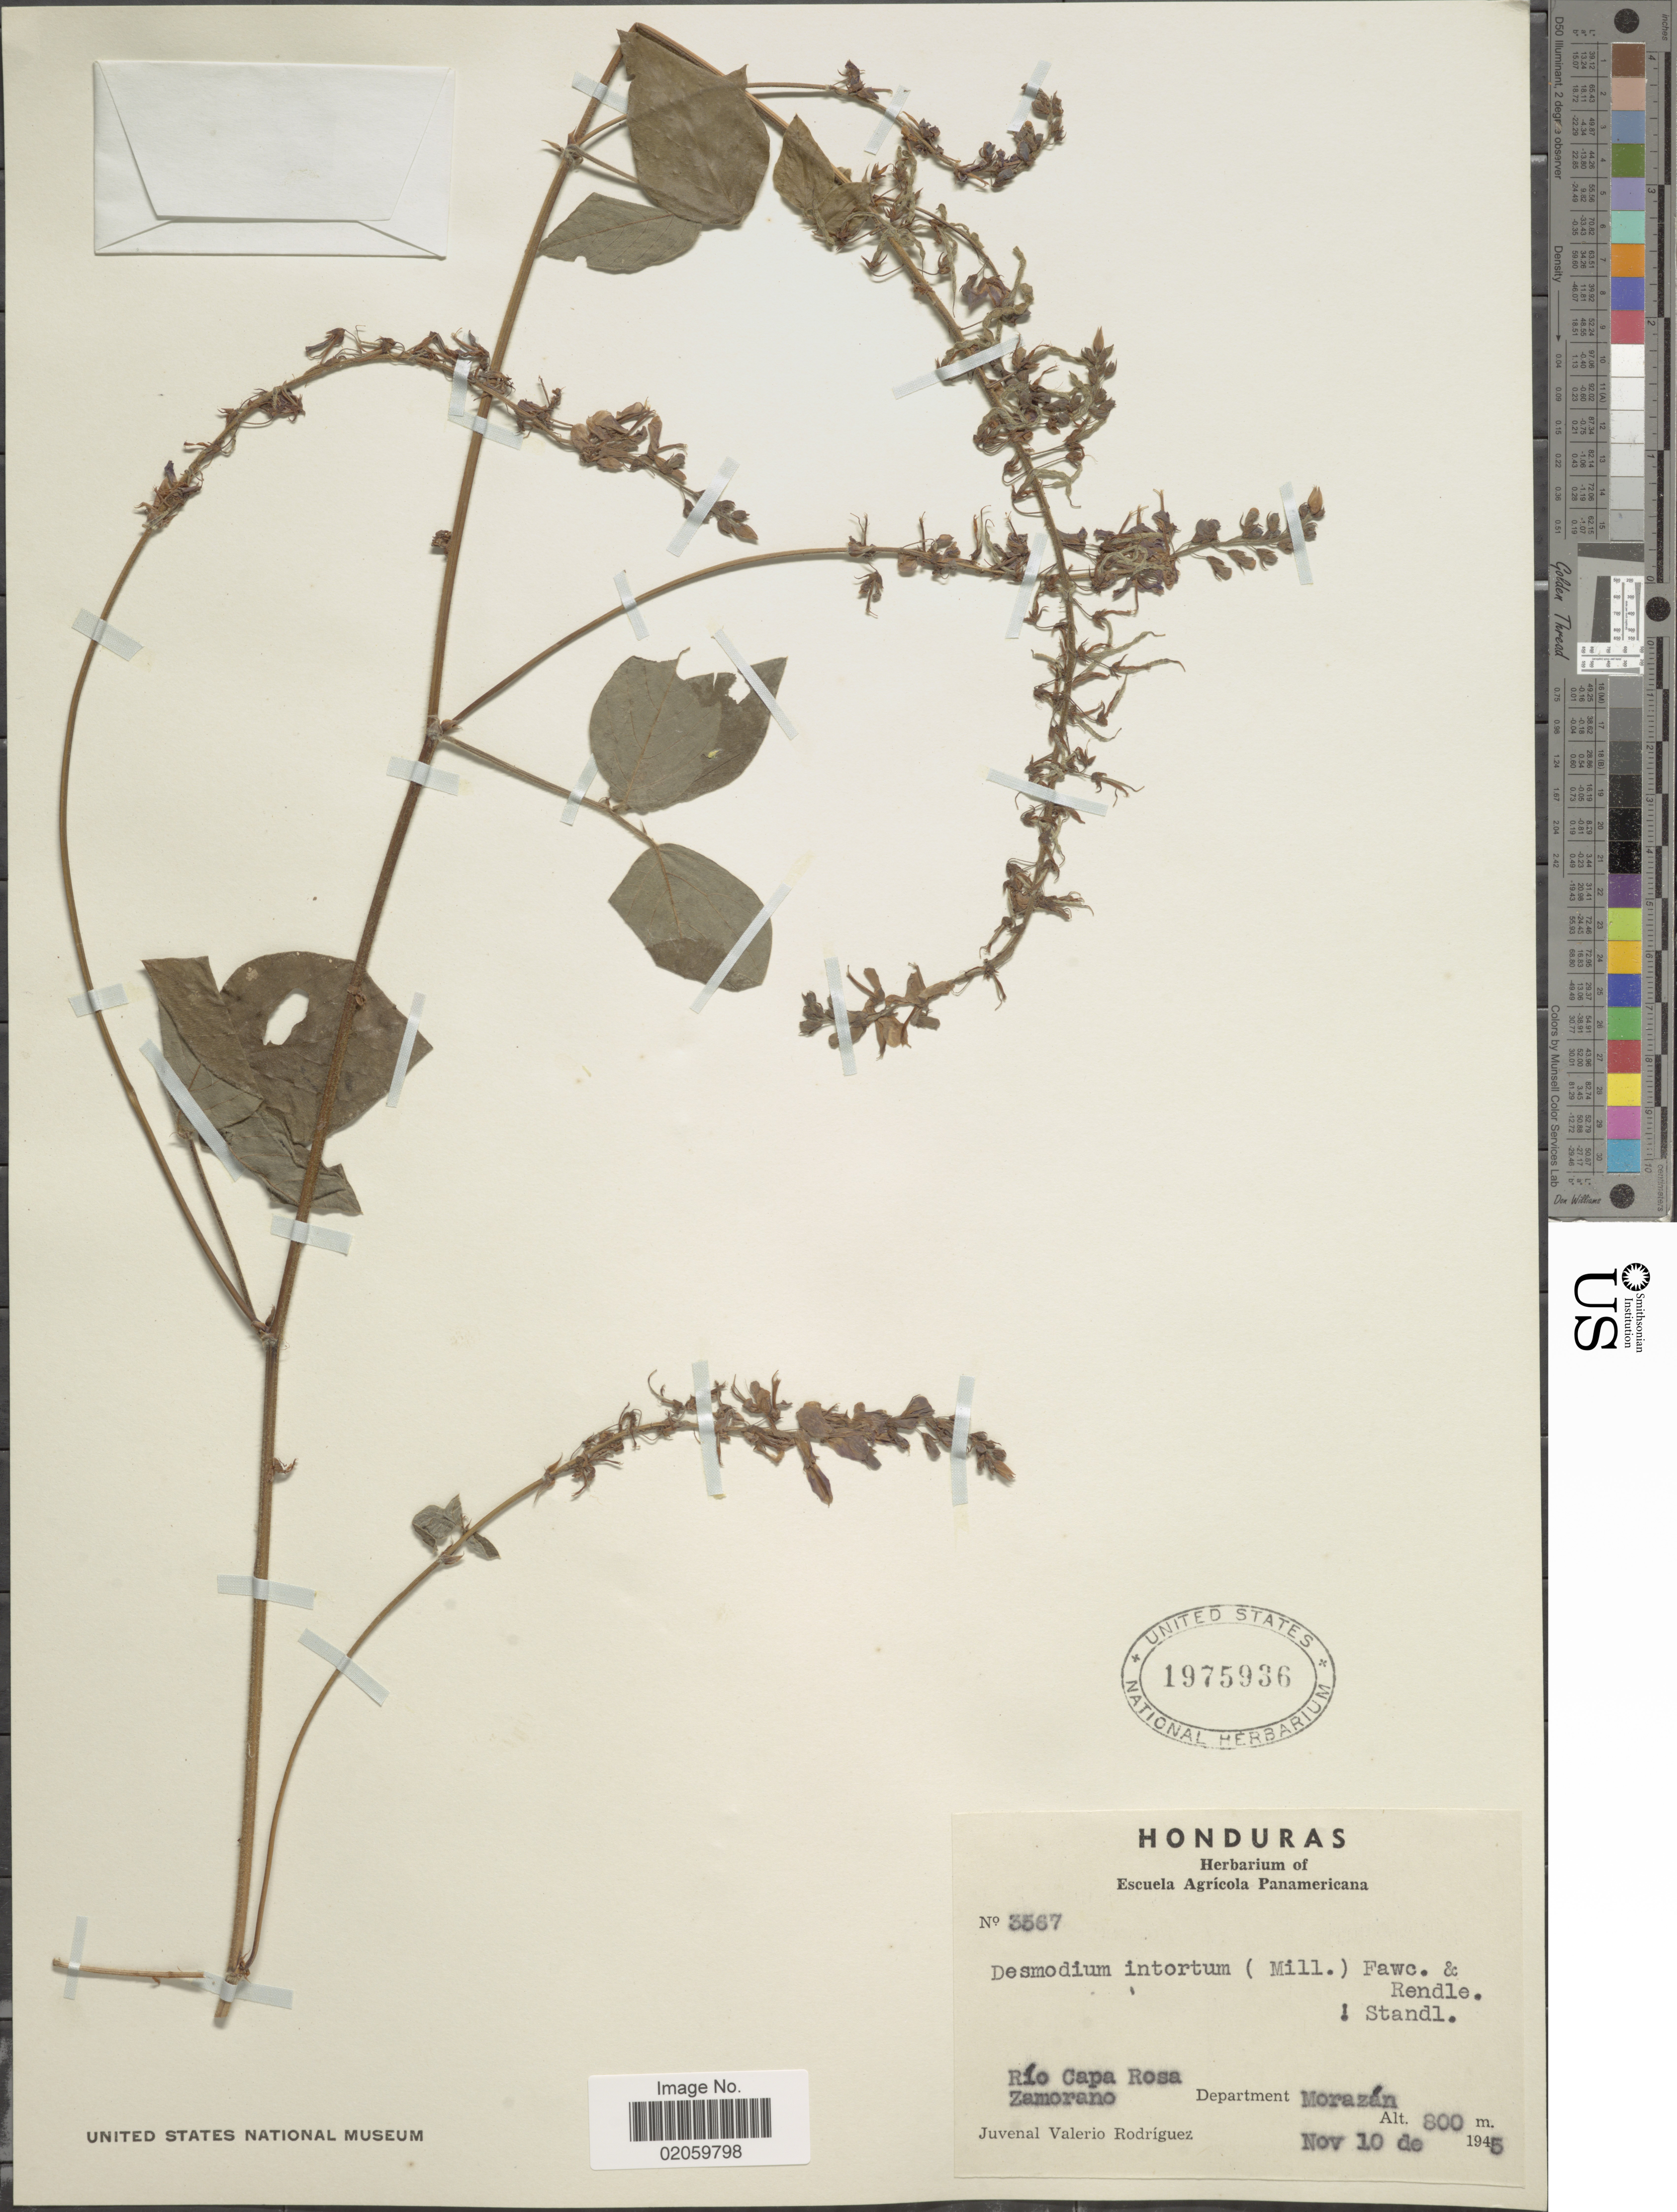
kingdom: Plantae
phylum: Tracheophyta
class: Magnoliopsida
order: Fabales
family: Fabaceae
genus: Desmodium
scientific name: Desmodium intortum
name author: (Mill.) Urb.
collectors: J. Valerio R.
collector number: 3567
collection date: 1945-11-10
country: Honduras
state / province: Fco. Morazán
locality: Rio Capa Rosa, Zamorano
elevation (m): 800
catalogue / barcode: US 1975936